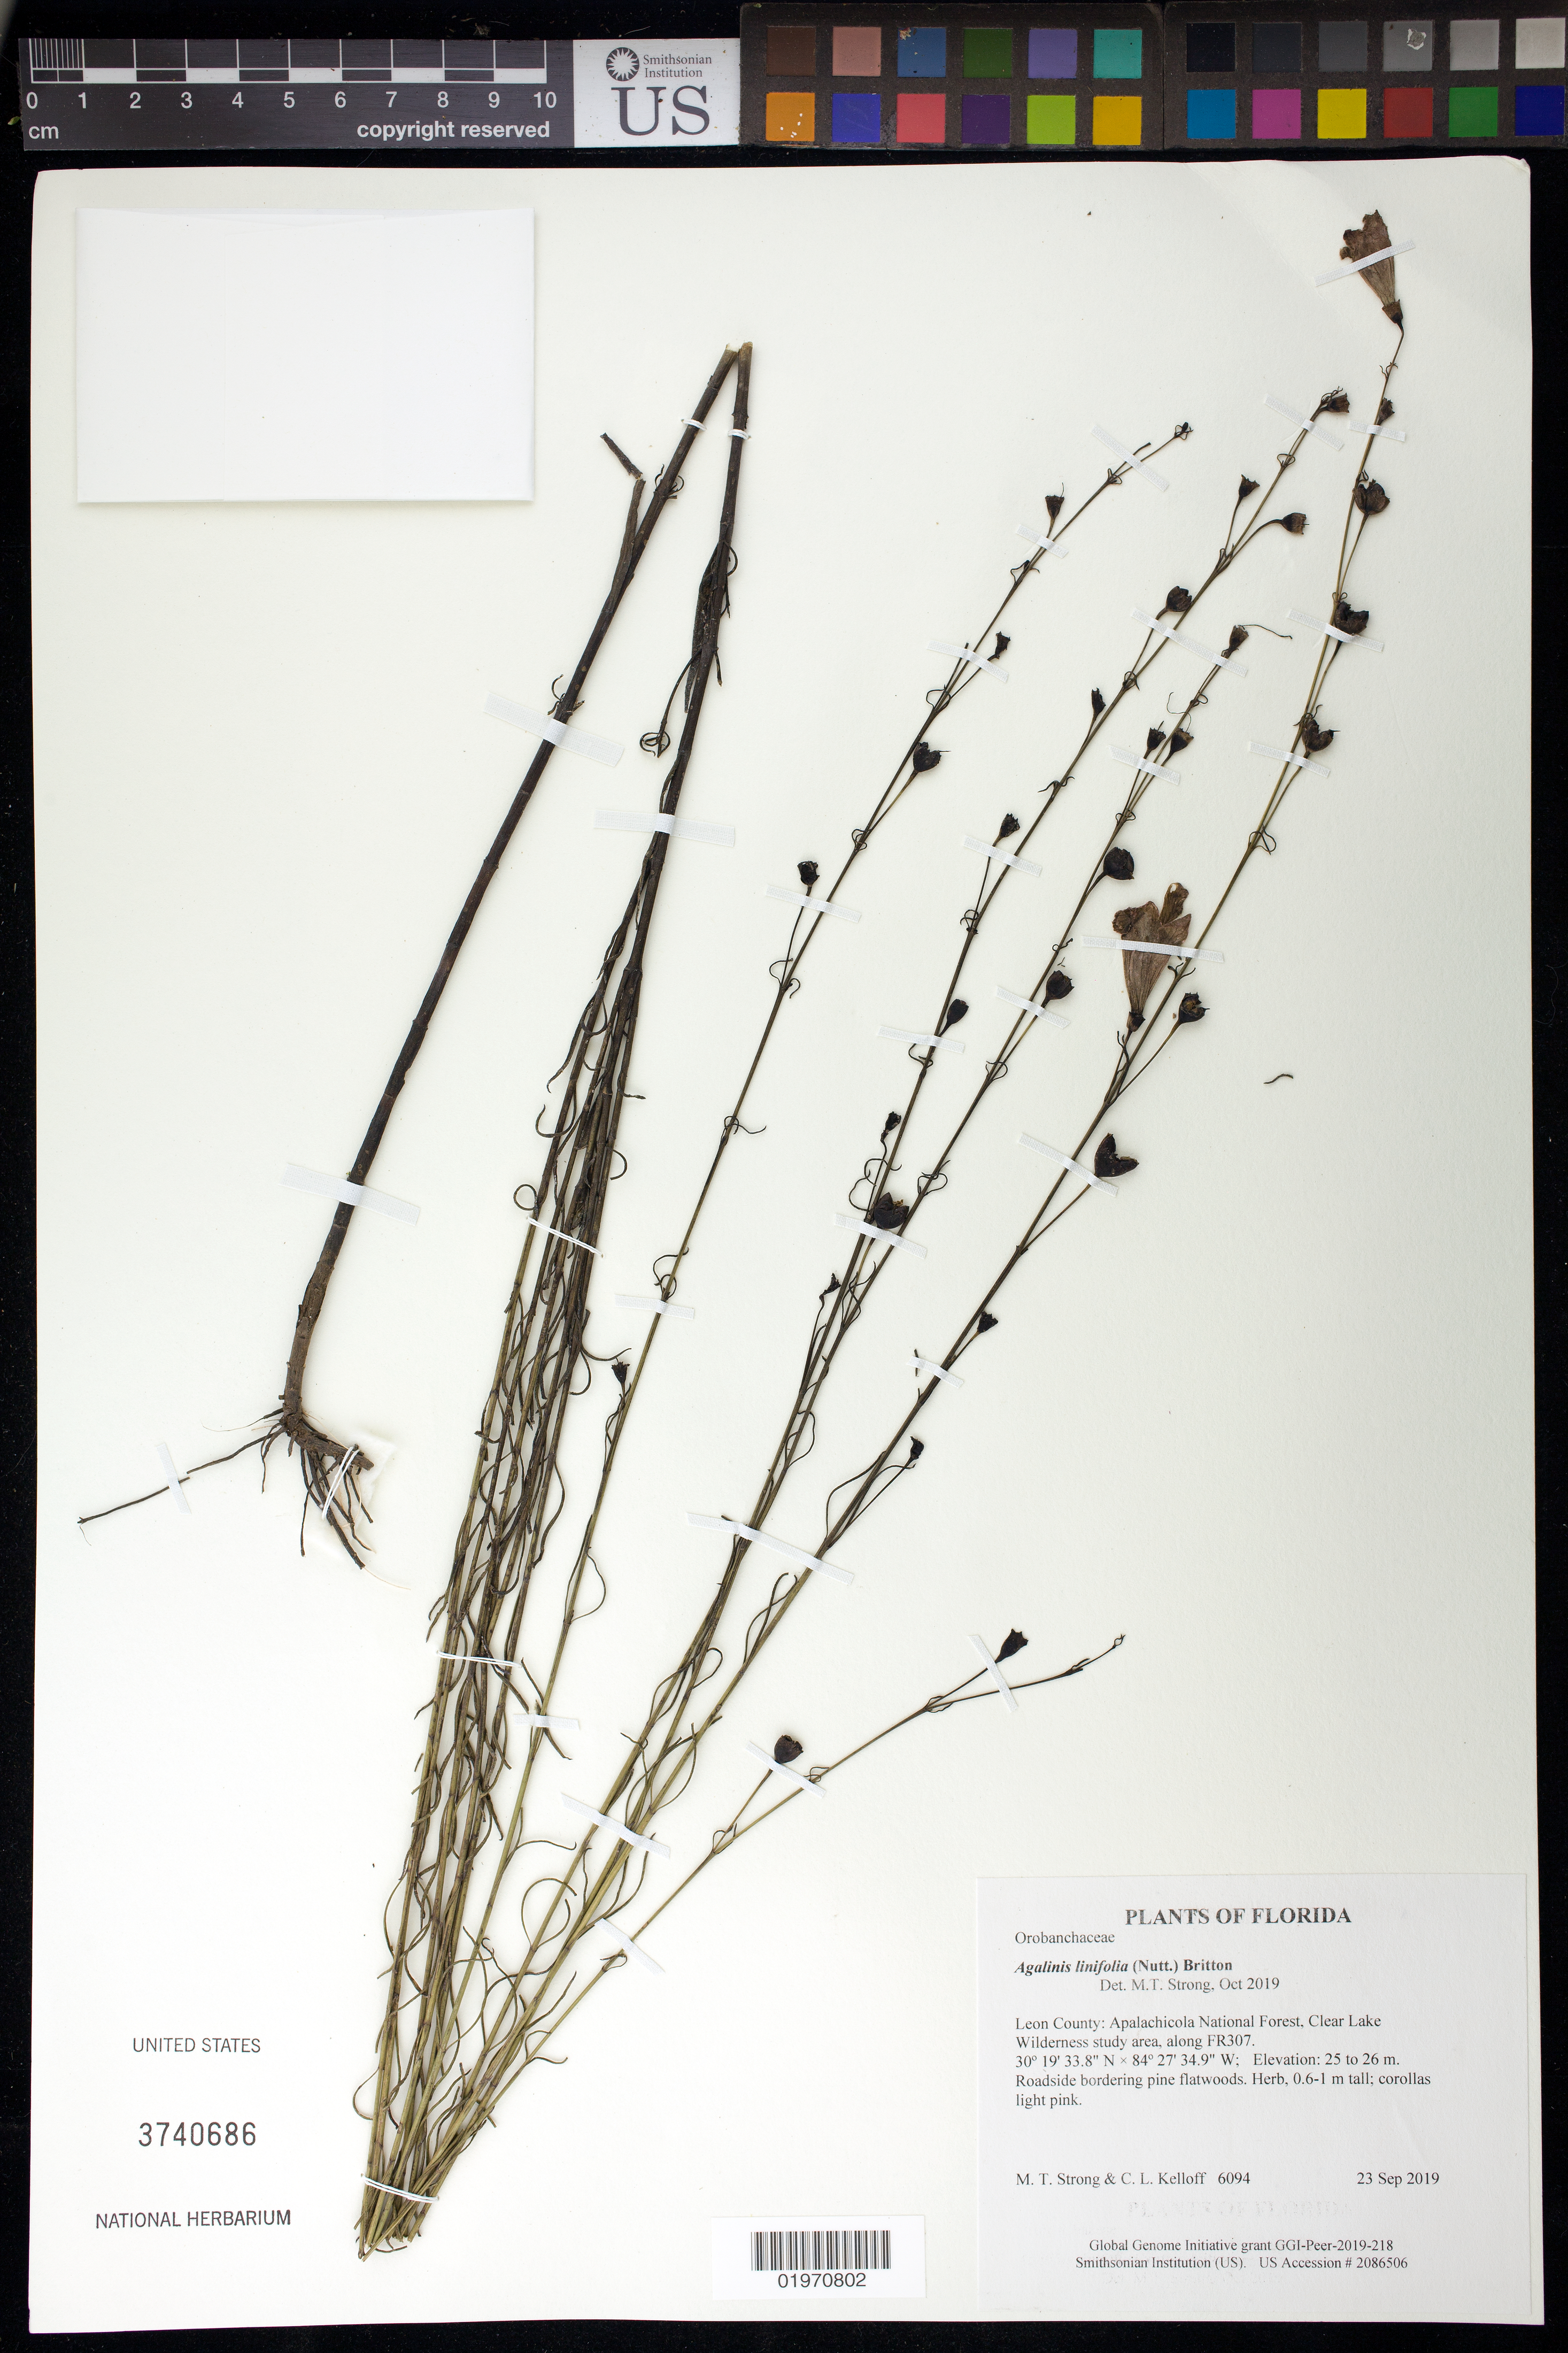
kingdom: Plantae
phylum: Tracheophyta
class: Magnoliopsida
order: Lamiales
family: Orobanchaceae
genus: Agalinis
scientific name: Agalinis linifolia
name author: (Nutt.) Britton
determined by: Strong, Mark T., (BOT), Smithsonian Institution - National Museum of Natural History (UNITED STATES)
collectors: M. T. Strong & C. L. Kelloff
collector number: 6094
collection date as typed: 23 Sep 2019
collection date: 2019-09-23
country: United States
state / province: Florida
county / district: Leon County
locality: Apalachicola National Forest, Clear Lake Wilderness study area, along FR307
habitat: Roadside bordering pine flatwoods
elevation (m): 25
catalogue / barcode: US 3740686